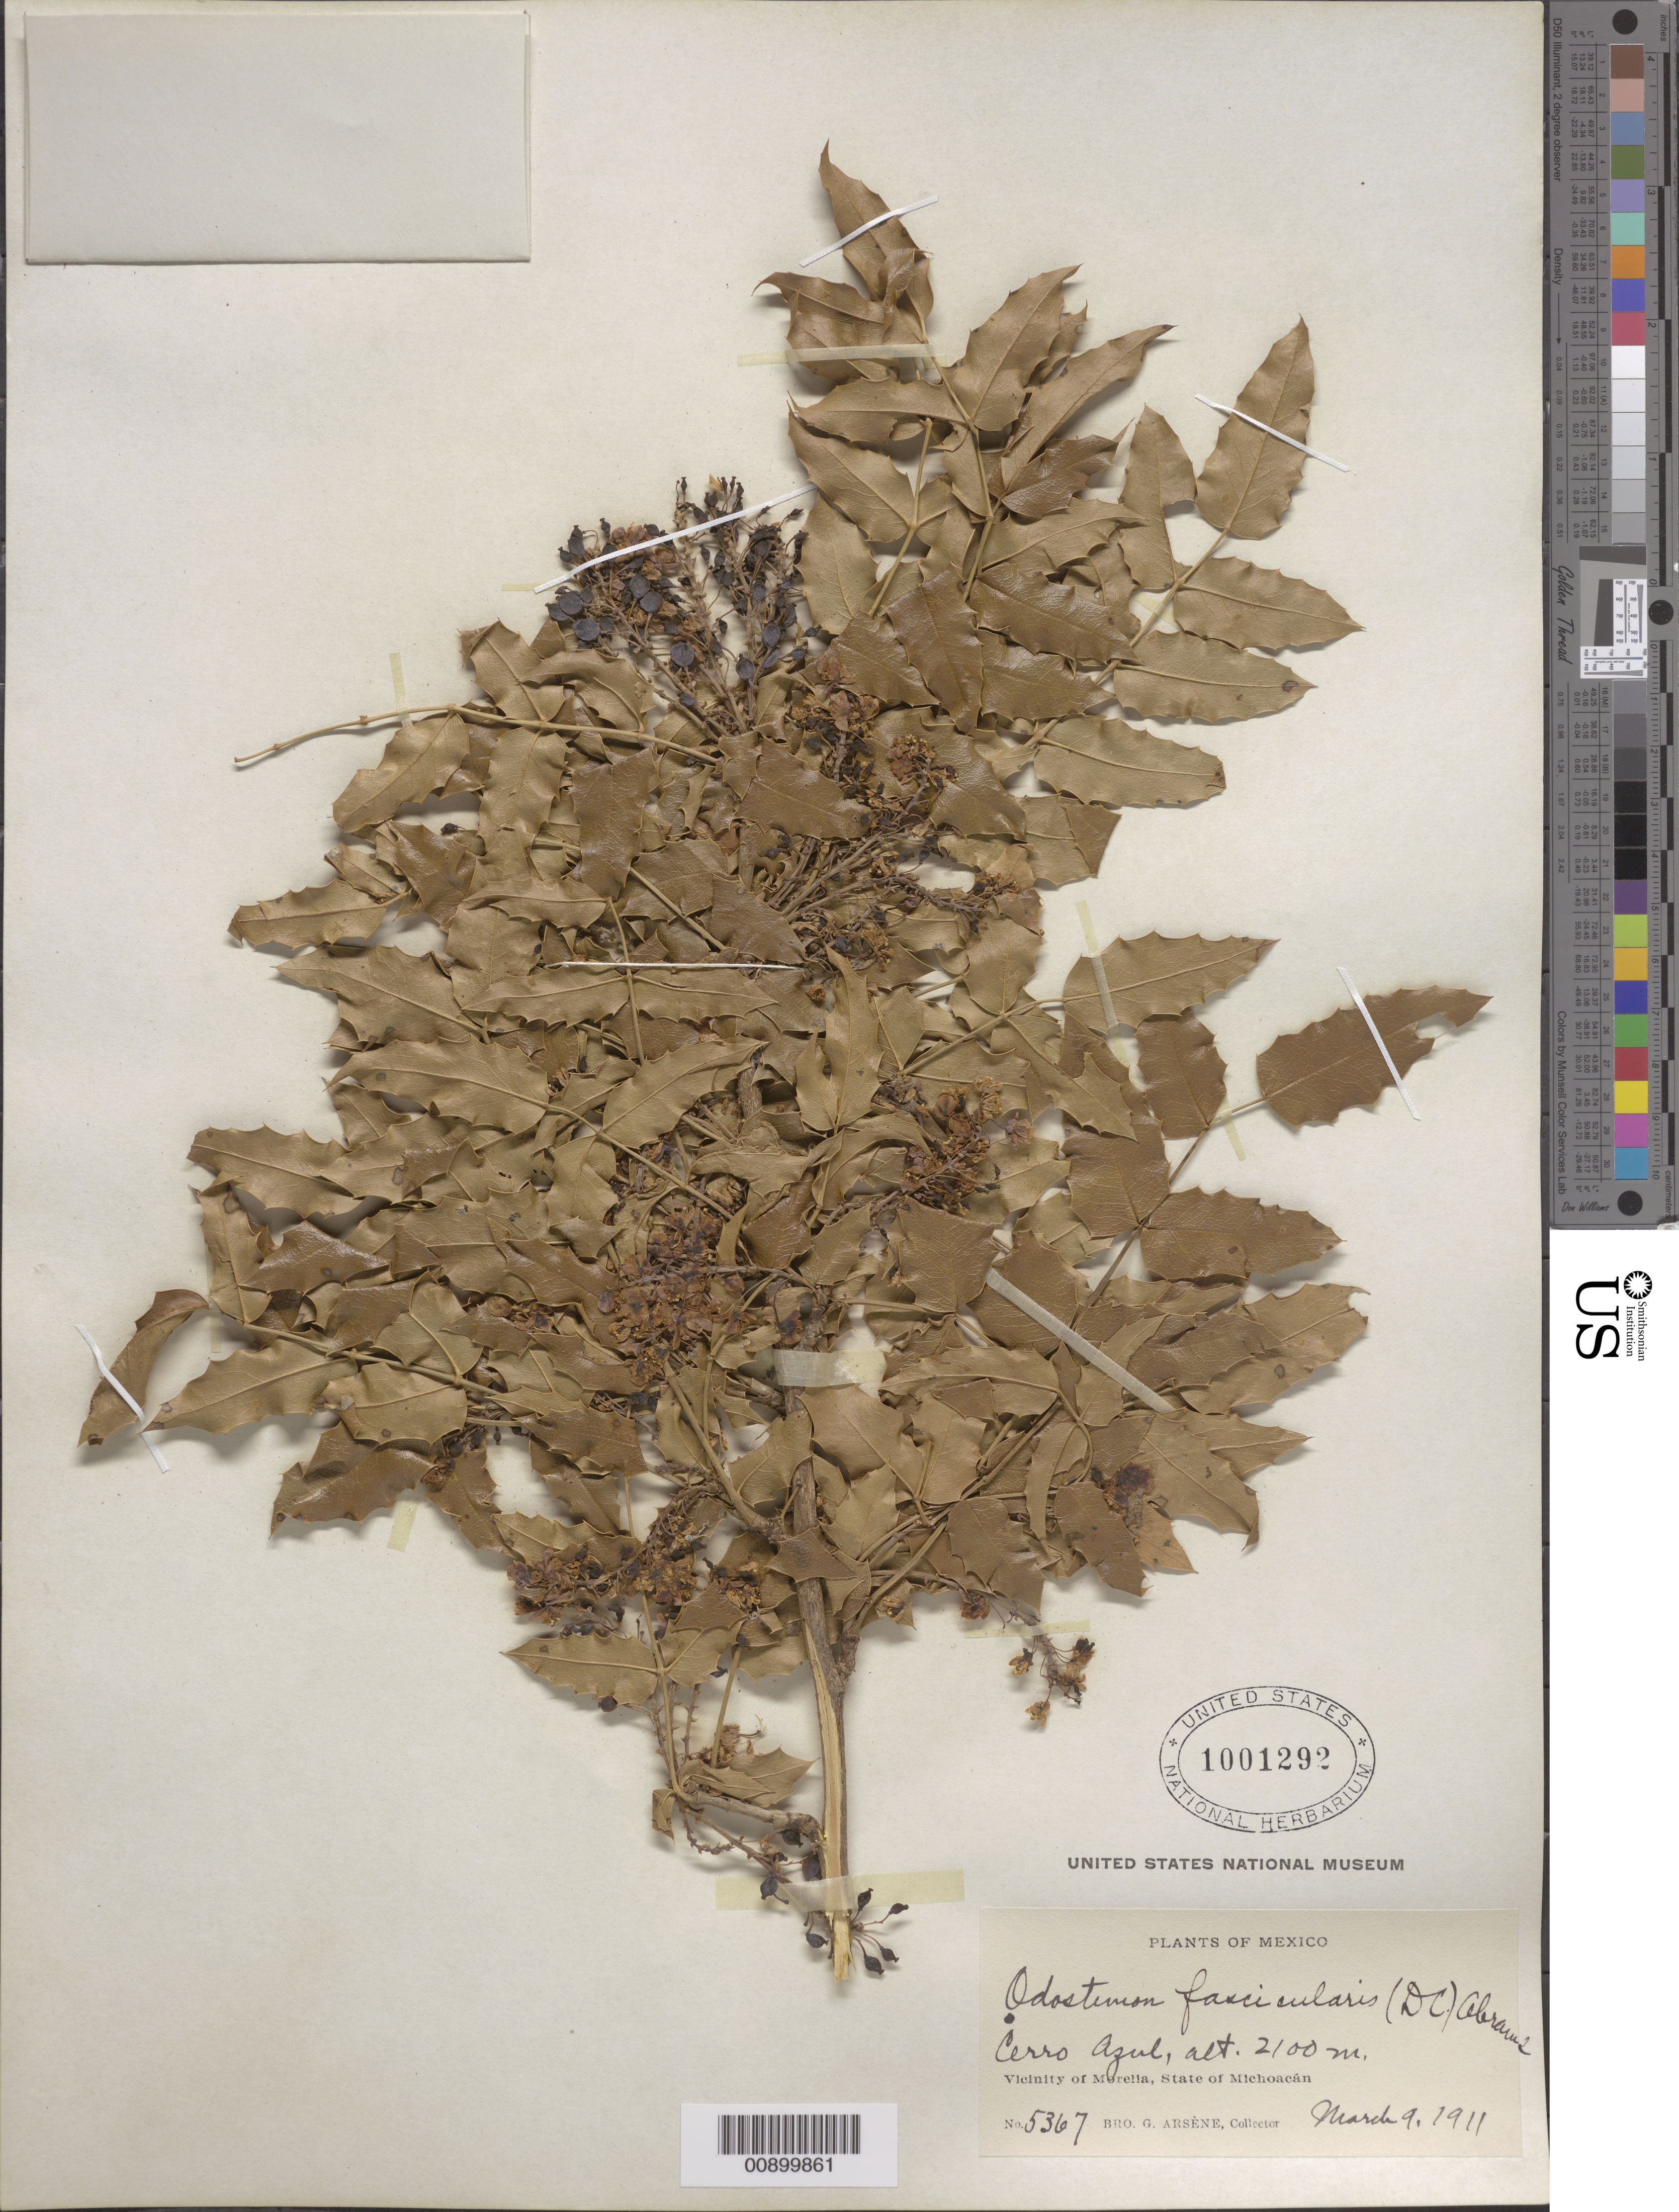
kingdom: Plantae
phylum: Tracheophyta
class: Magnoliopsida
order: Ranunculales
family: Berberidaceae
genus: Mahonia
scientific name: Mahonia fascicularis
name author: DC.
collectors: Bro. G. Arsène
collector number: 5367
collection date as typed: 09 Mar 1911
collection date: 1911-03-09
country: Mexico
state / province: Michoacán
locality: Cerro Azul. Vicinity of Morelia, State of Michoacán.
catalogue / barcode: US 1001292